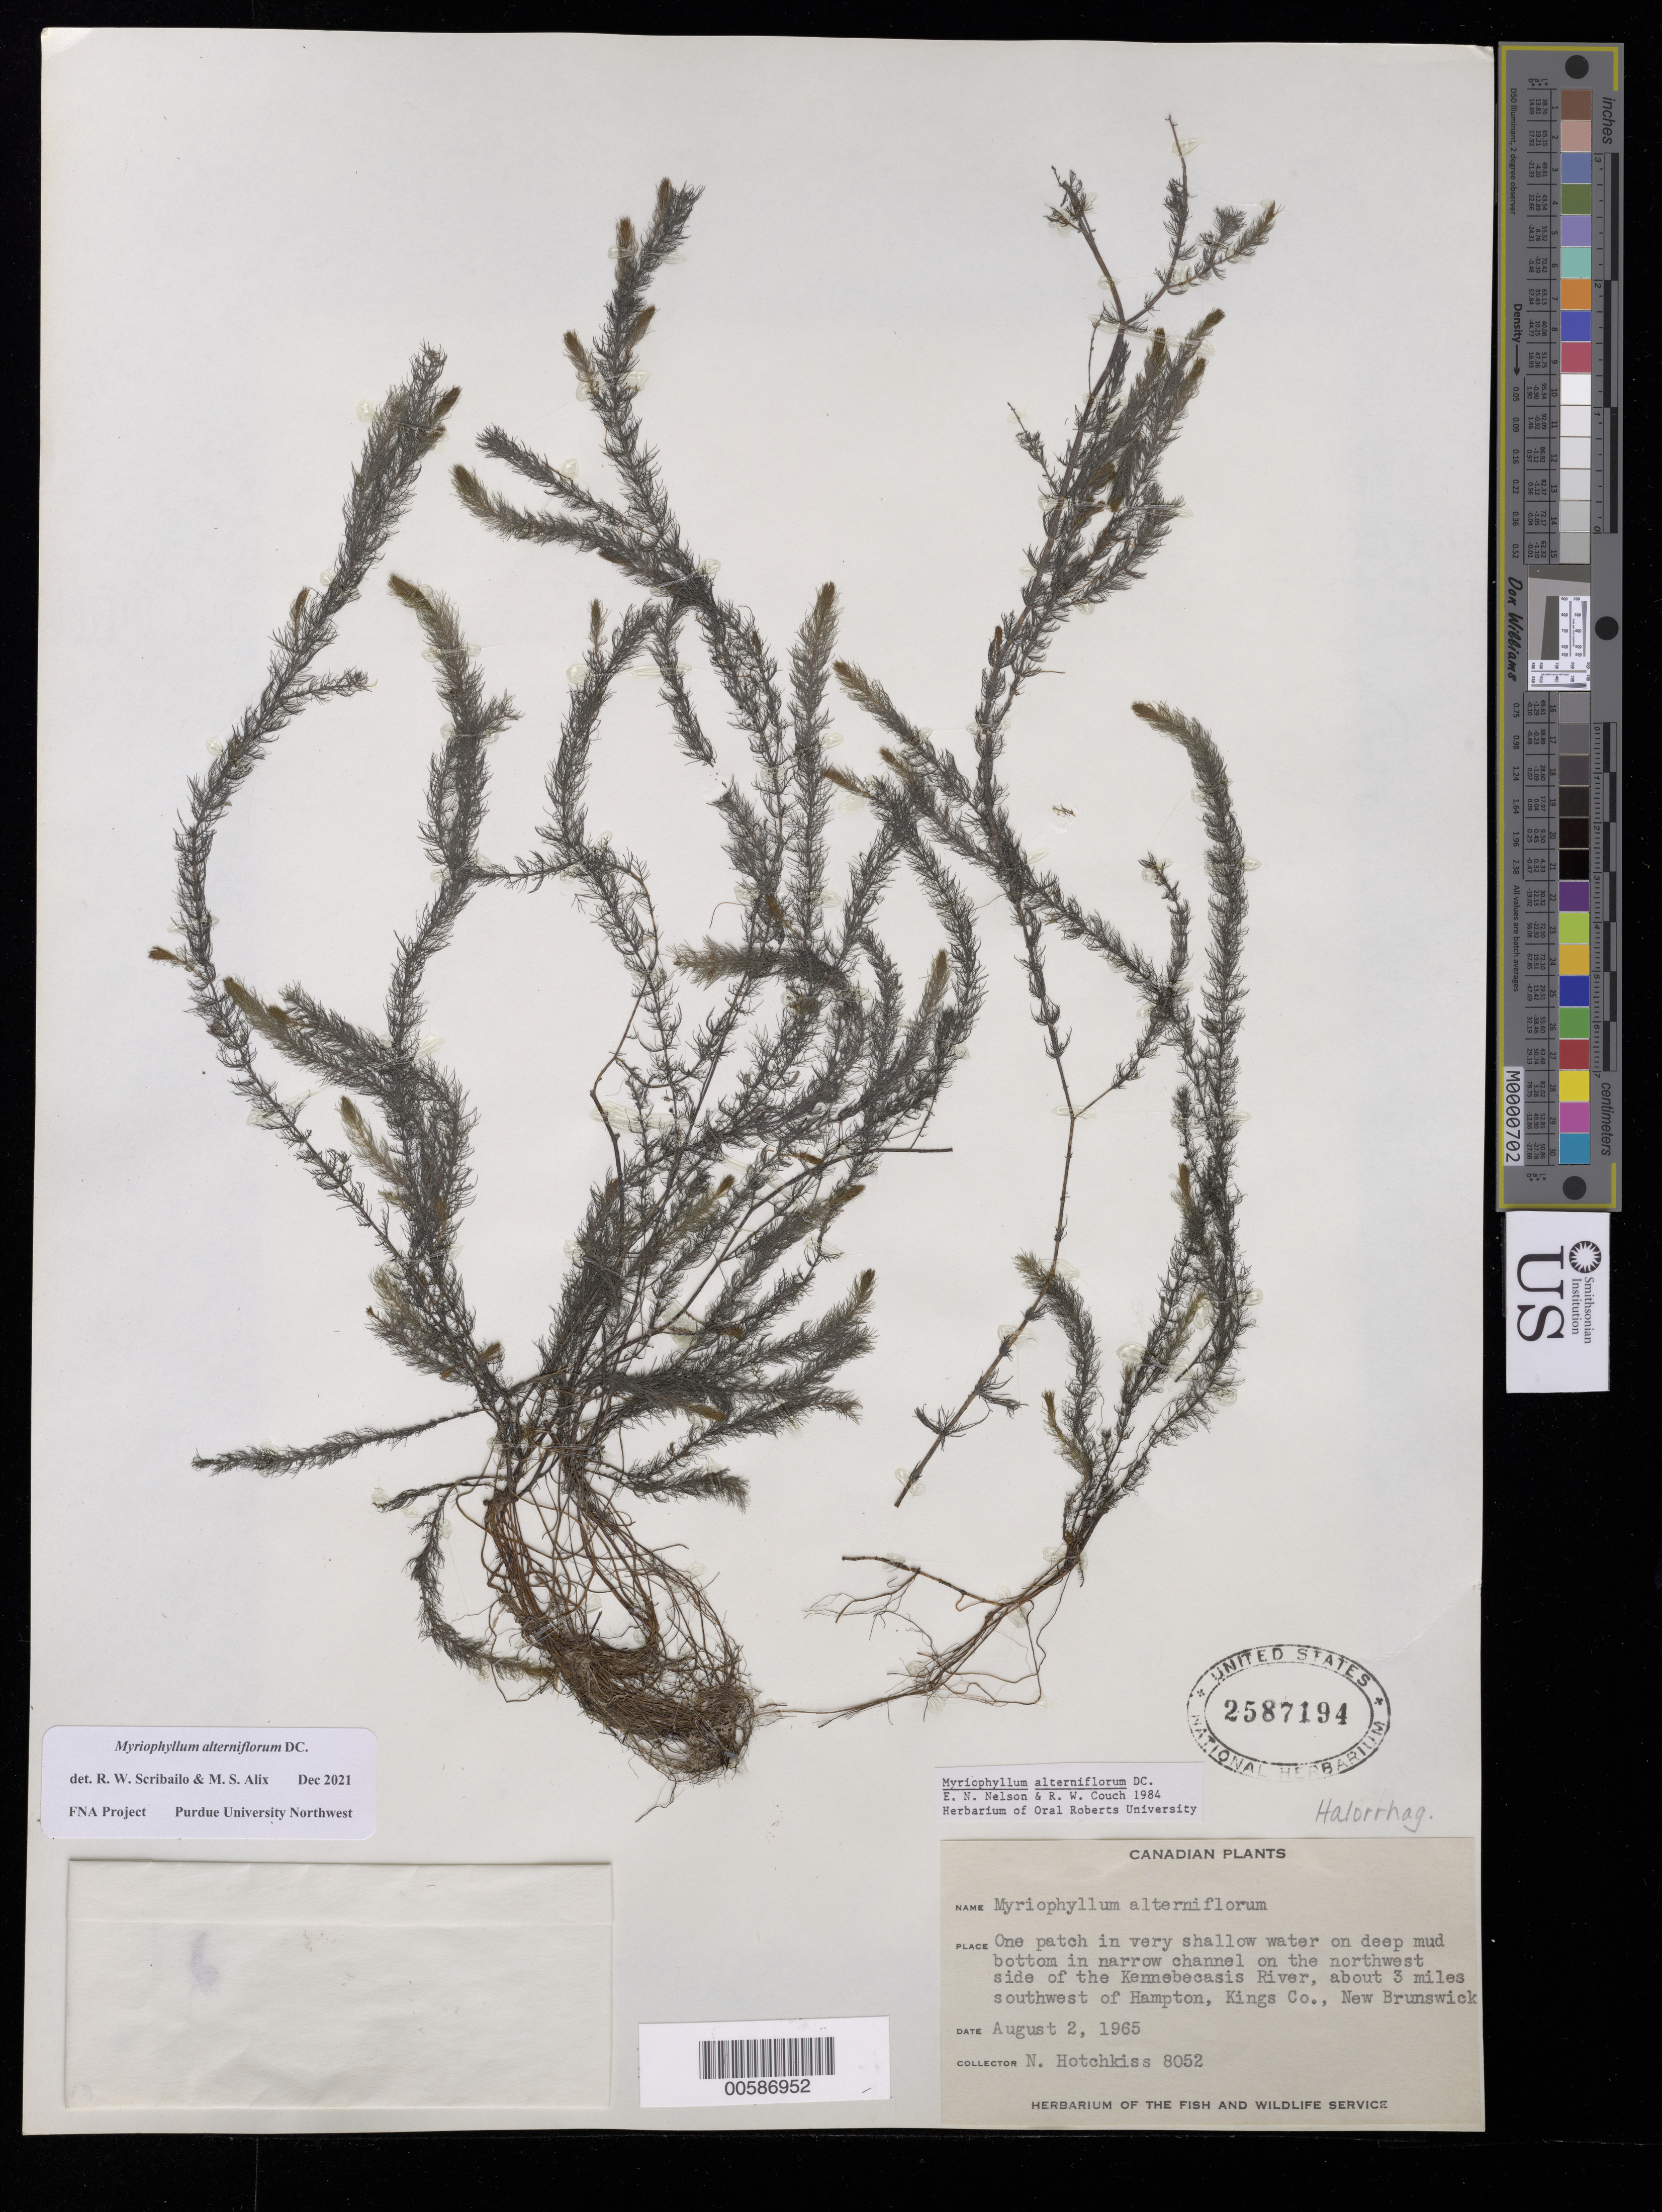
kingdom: Plantae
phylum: Tracheophyta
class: Magnoliopsida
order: Saxifragales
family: Haloragaceae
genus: Myriophyllum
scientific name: Myriophyllum alterniflorum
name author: DC.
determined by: Scribailo, R. W.; Alix, M. S.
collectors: N. Hotchkiss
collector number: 8052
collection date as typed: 02 Aug 1965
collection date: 1965-08-02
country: Canada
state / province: New Brunswick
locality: Kennebecasis River, SW of Hampton, Kings Co.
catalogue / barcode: US 2587194